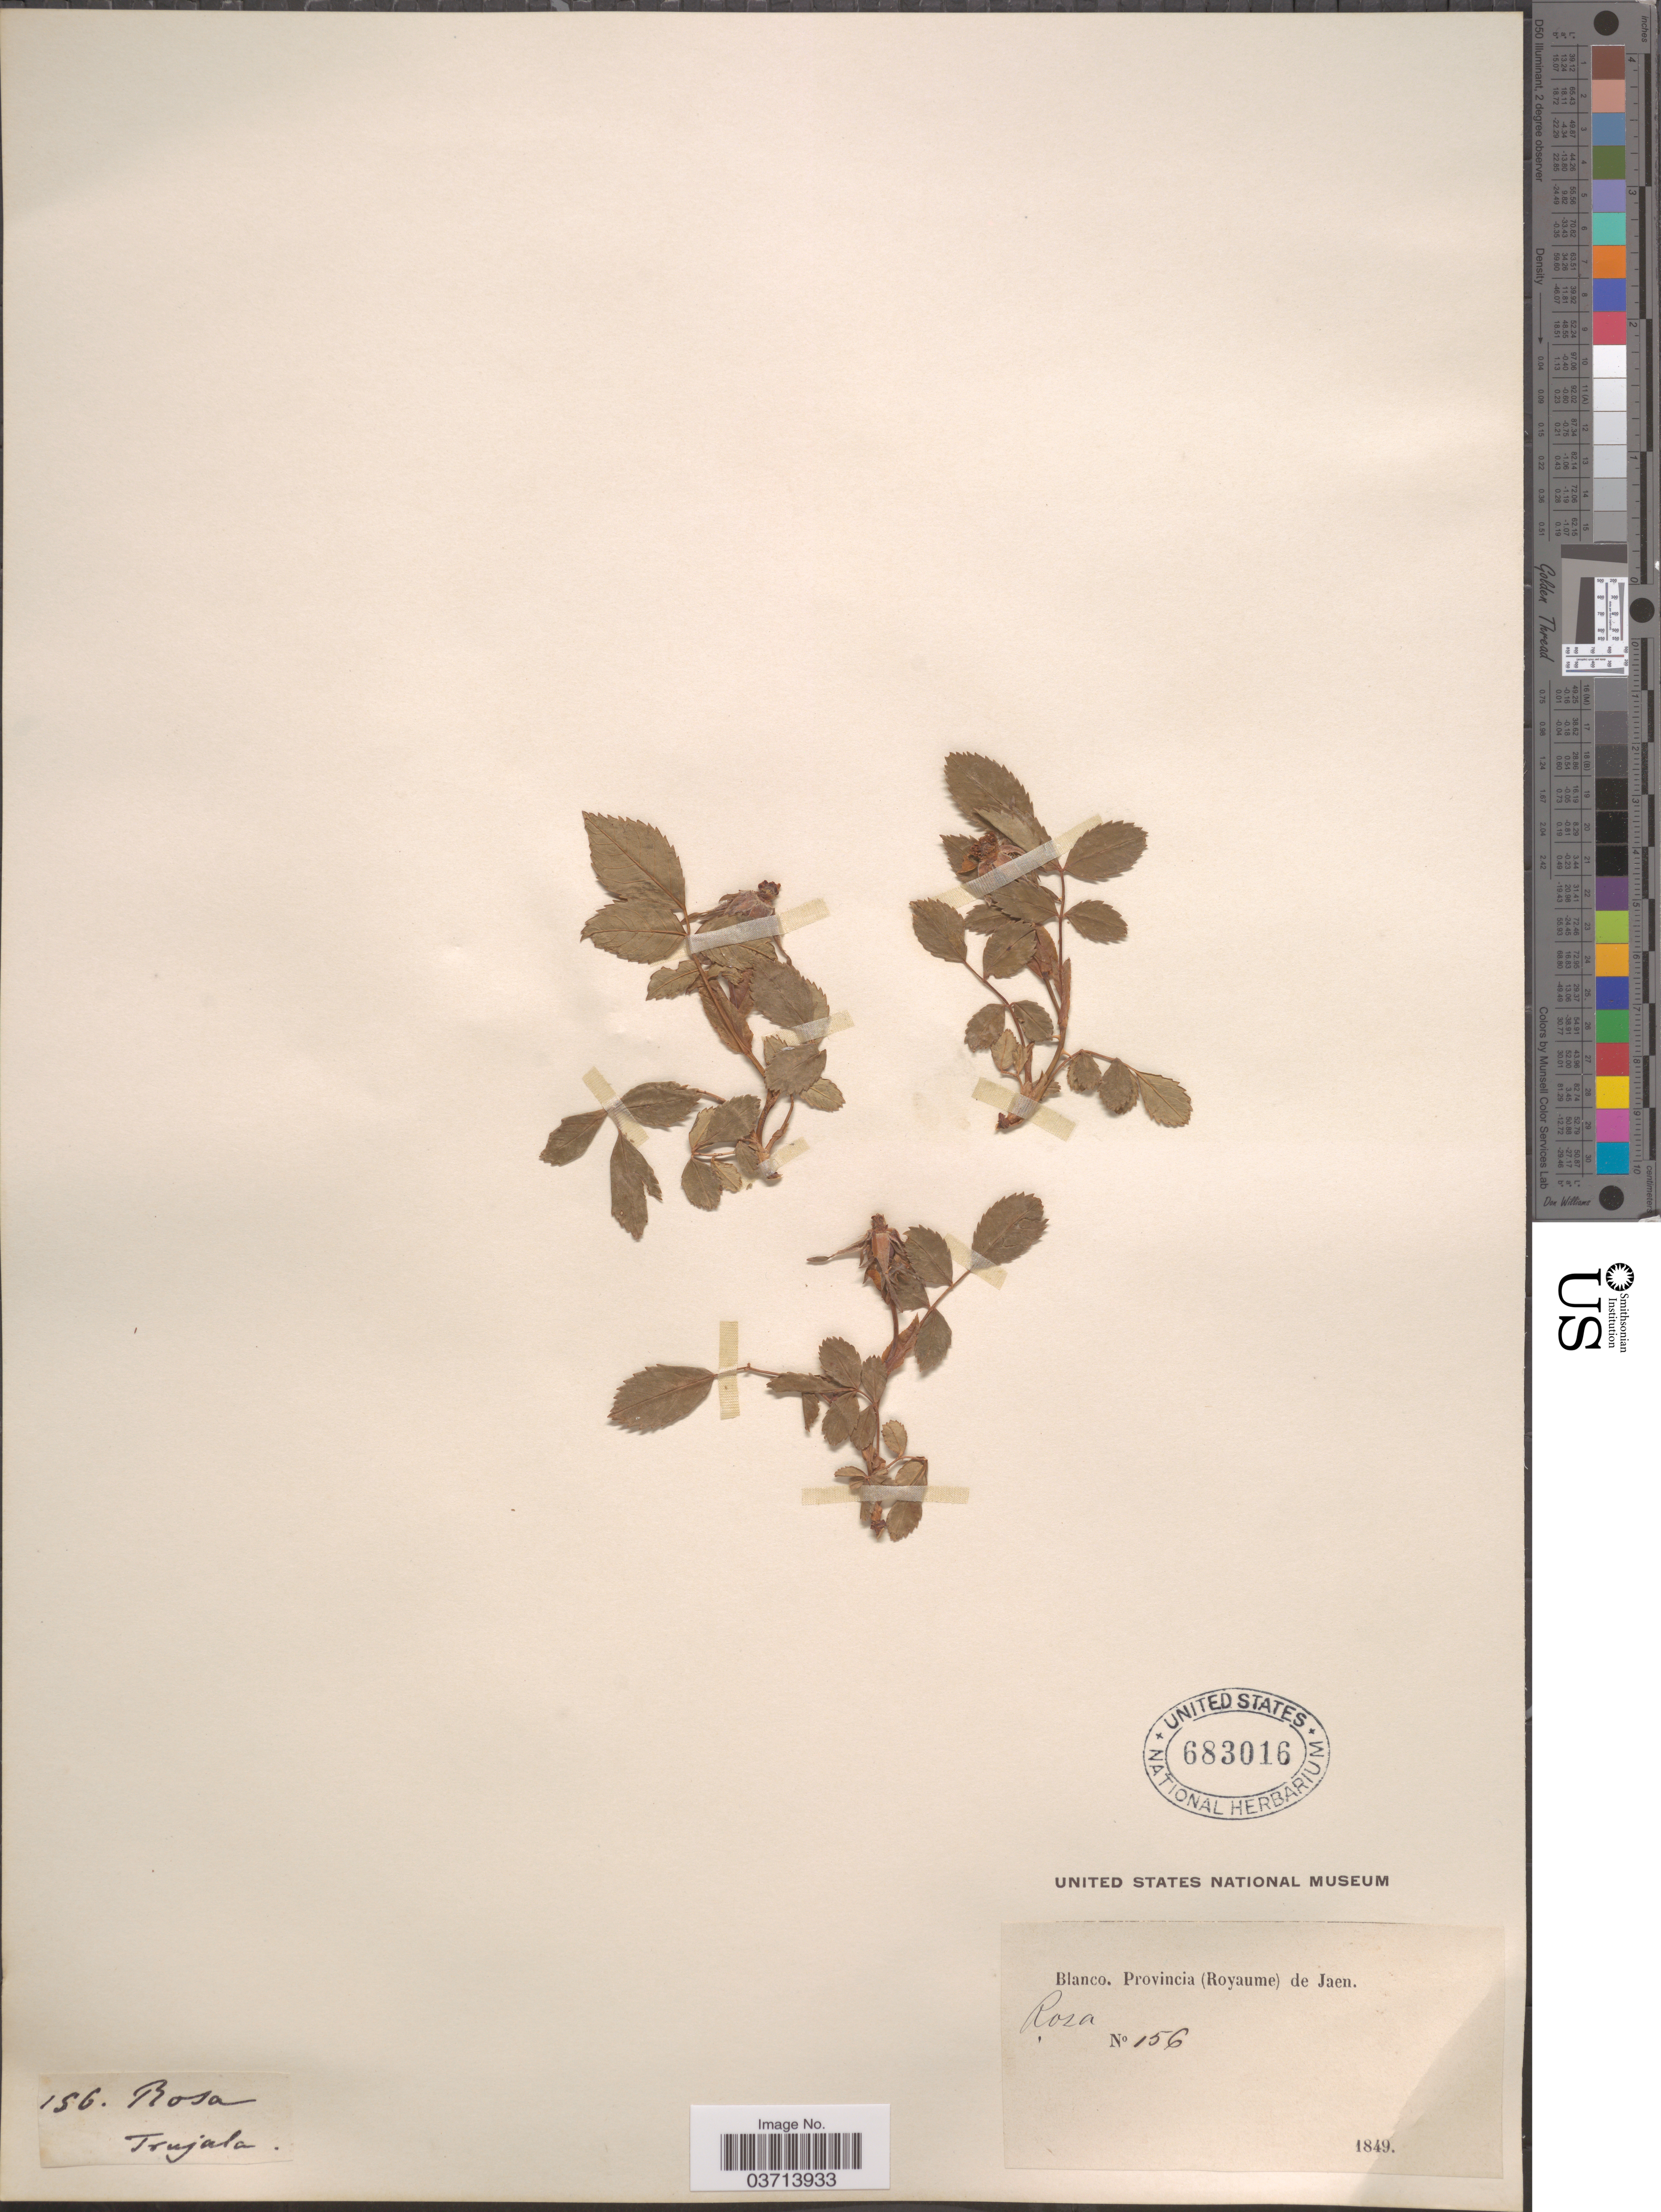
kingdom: Plantae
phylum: Tracheophyta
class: Magnoliopsida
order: Rosales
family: Rosaceae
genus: Rosa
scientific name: Rosa sp.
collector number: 156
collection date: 1849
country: Spain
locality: Blanco [unsure placement]. Provincia (Royaume) de Jaen. Trujala [unsure placement].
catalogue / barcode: US 683016